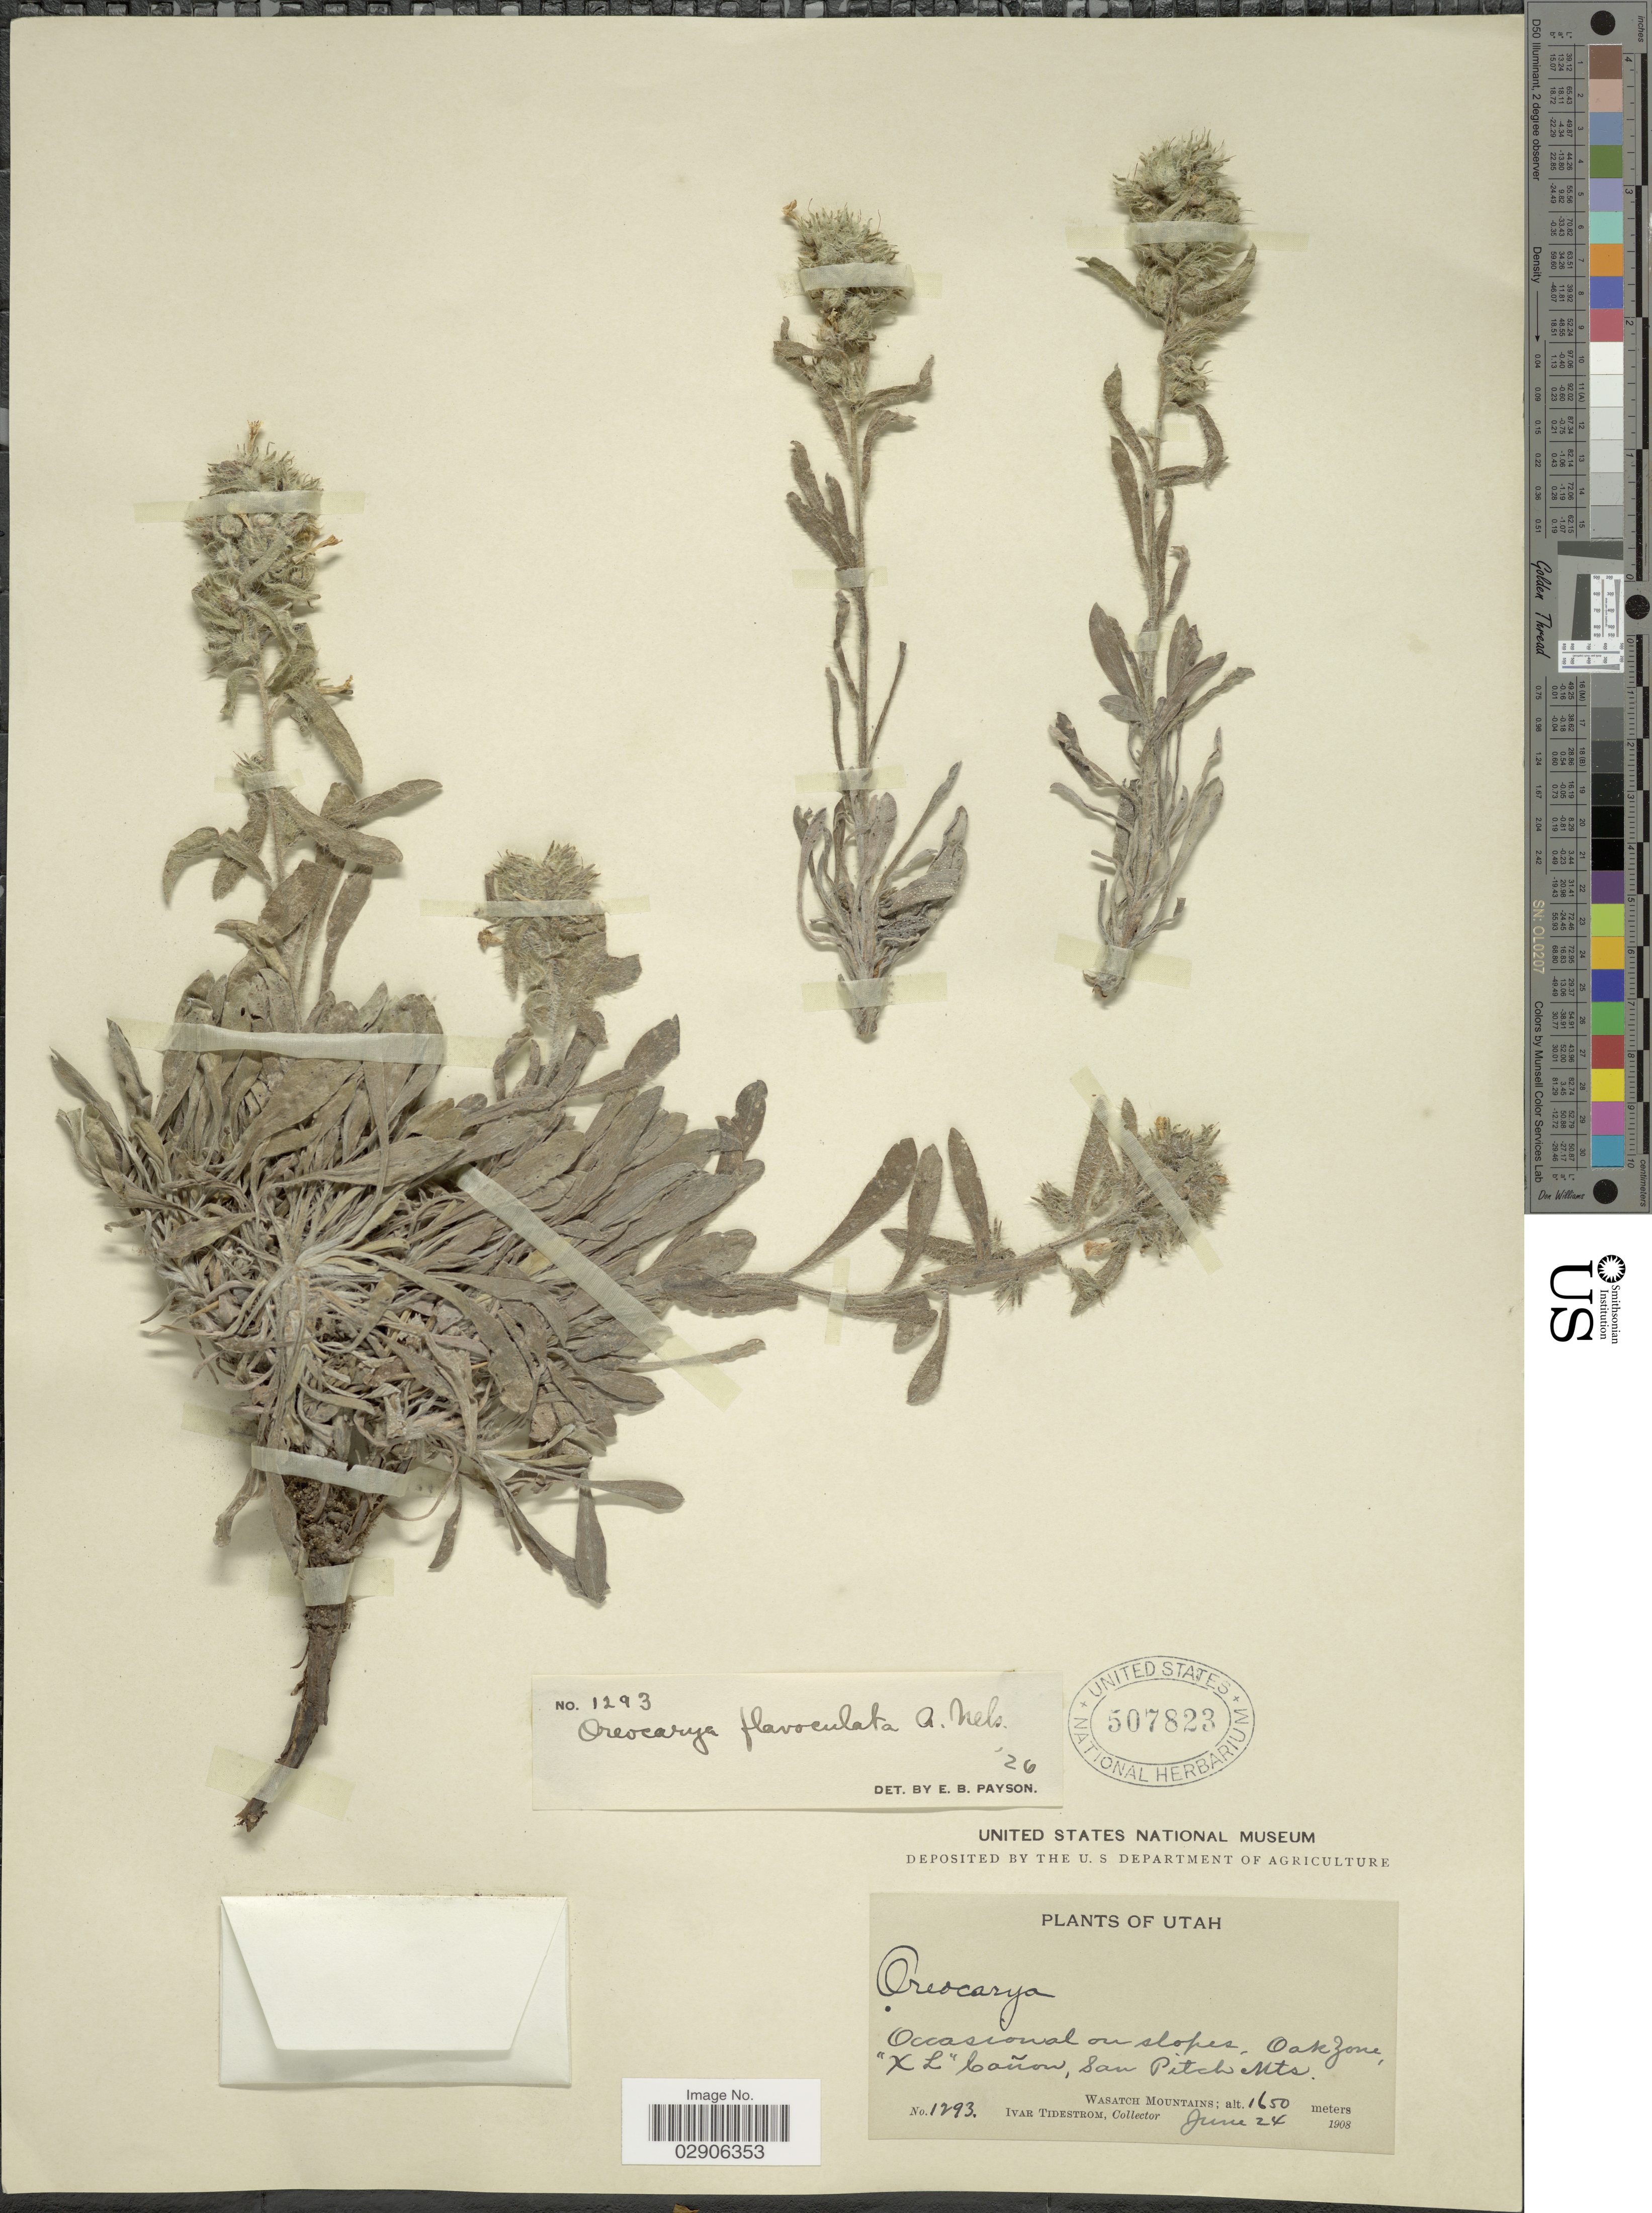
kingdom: Plantae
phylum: Tracheophyta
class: Magnoliopsida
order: Boraginales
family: Boraginaceae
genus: Cryptantha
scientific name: Cryptantha flavoculata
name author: (A. Nelson) Payson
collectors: I. F. Tidestrom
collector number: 1293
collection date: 1908-06-24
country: United States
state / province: Utah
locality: Oak zone "X L" Cañon, San Pitch Mts. Wasatch Mountains.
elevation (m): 1650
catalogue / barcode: US 507823